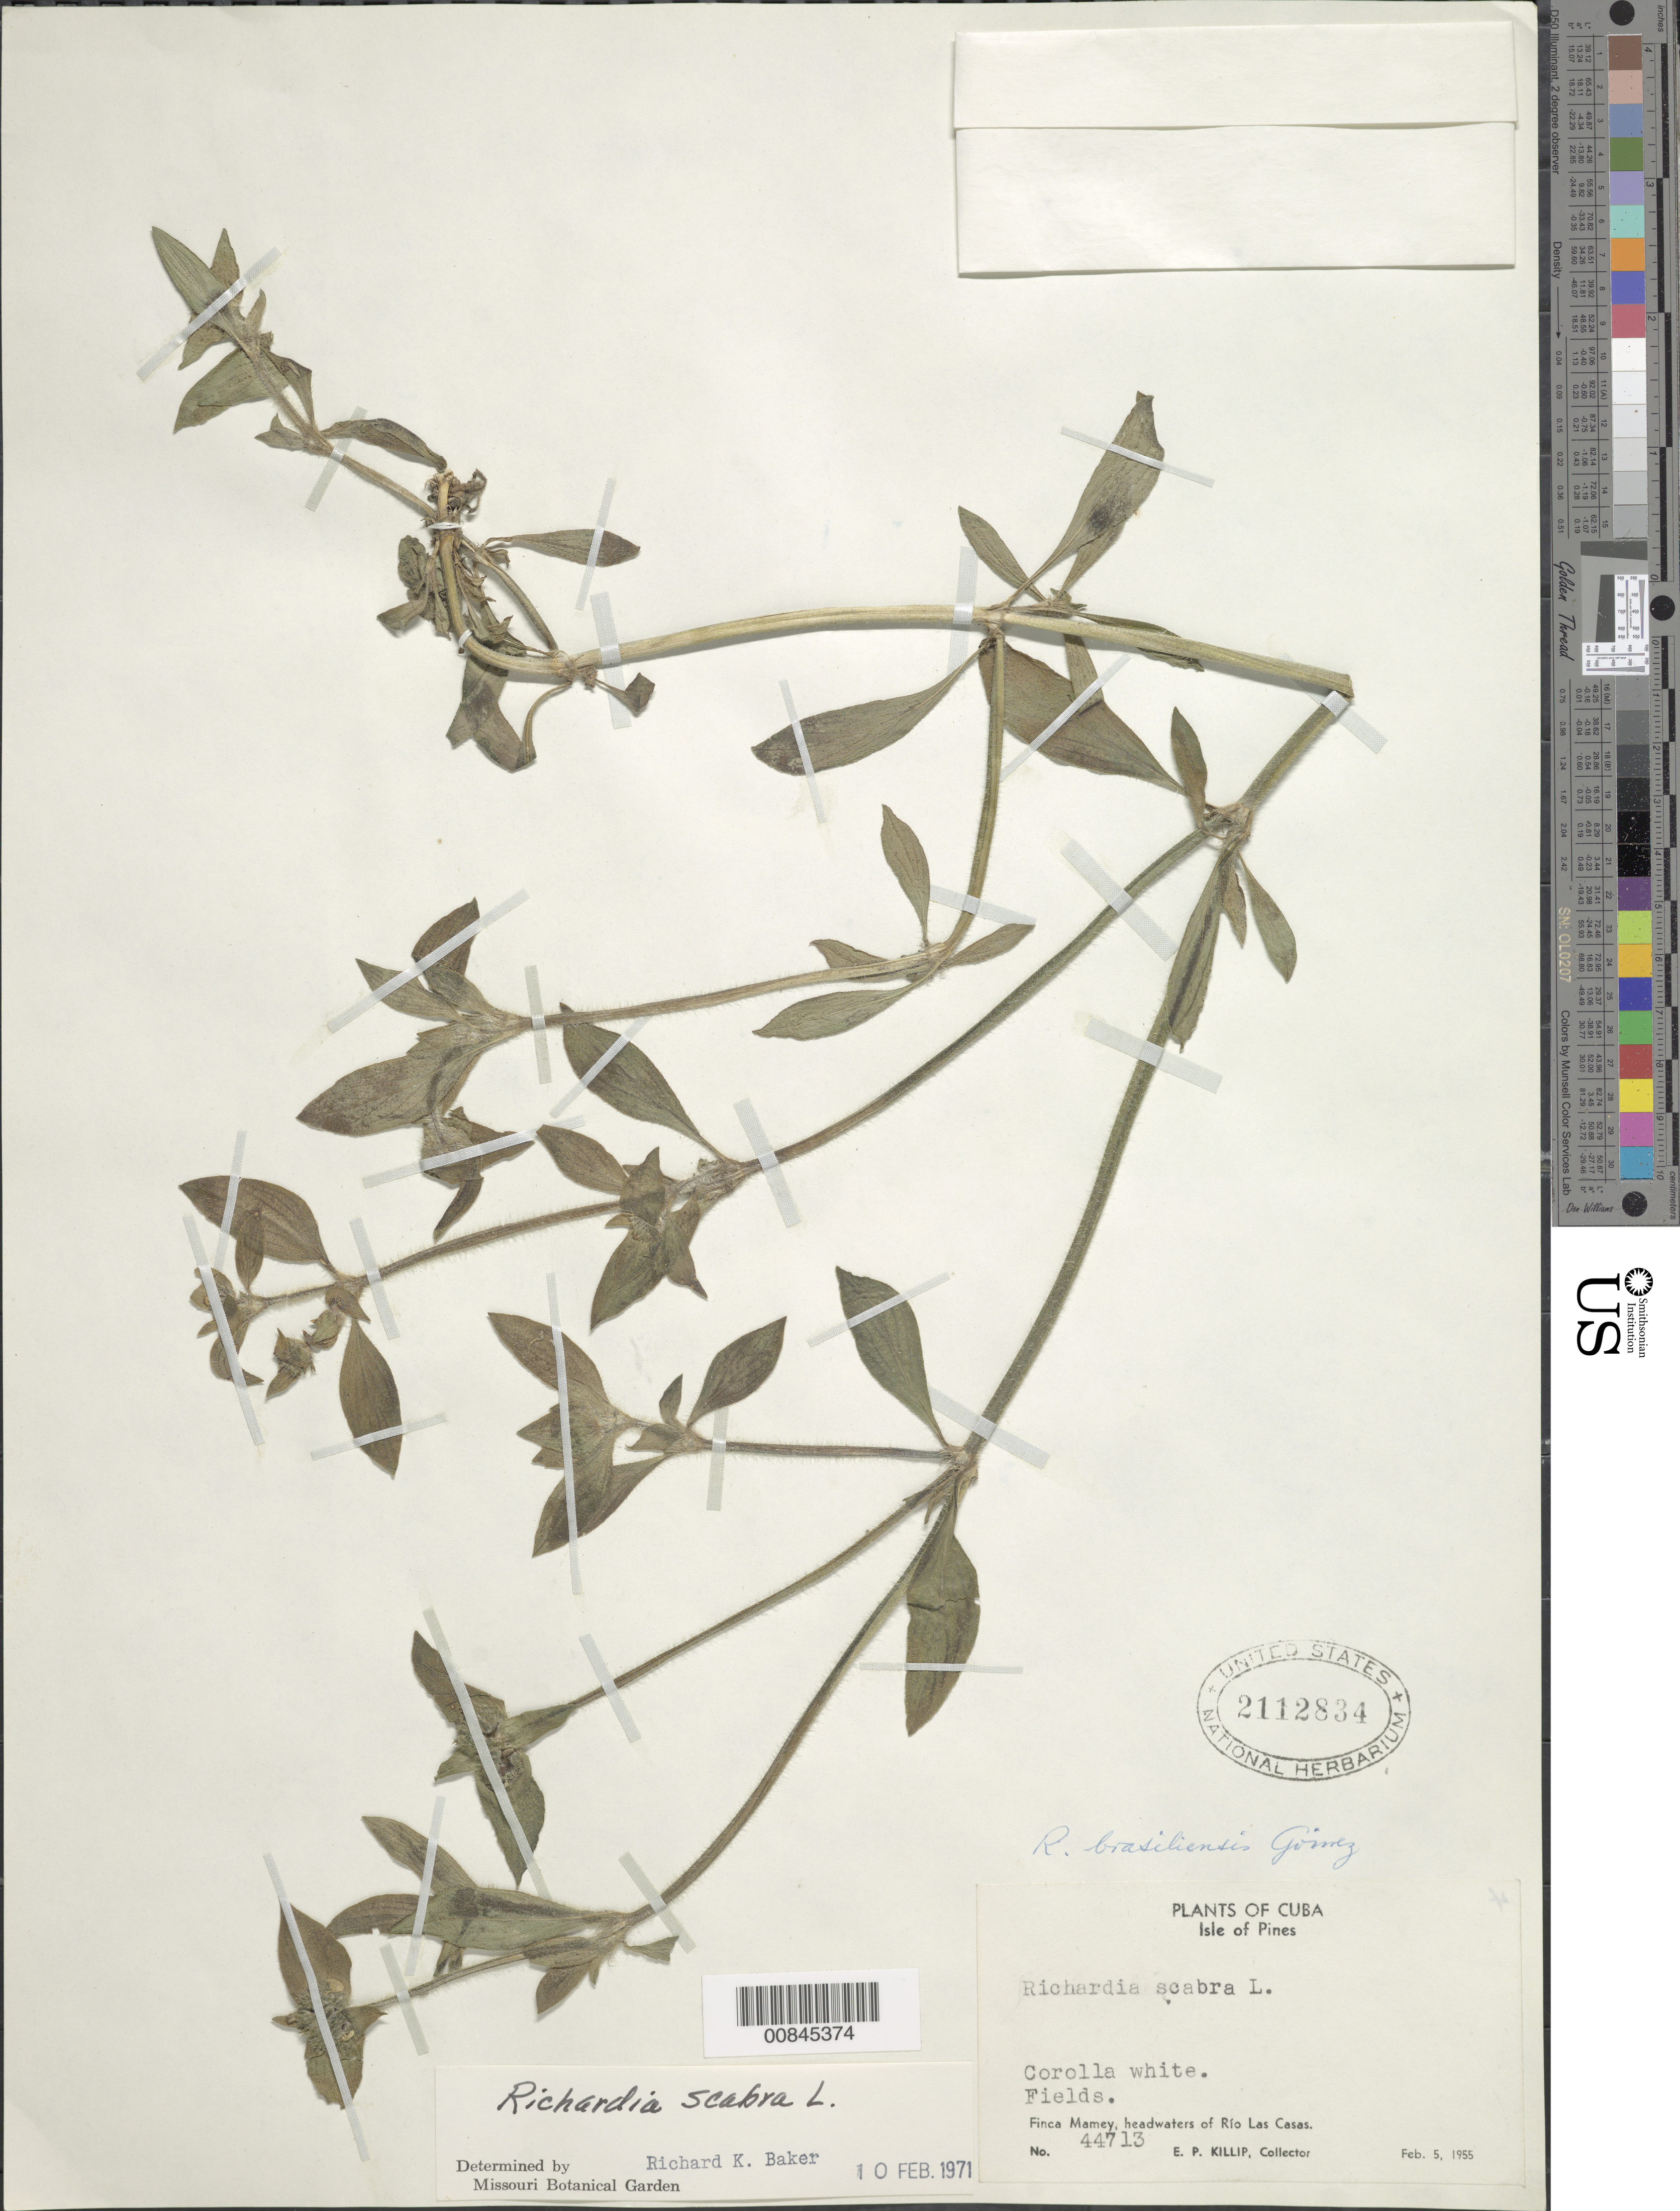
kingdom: Plantae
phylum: Tracheophyta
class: Magnoliopsida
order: Gentianales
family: Rubiaceae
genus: Richardia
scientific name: Richardia scabra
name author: L.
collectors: E. P. Killip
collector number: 44713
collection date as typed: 05 Feb 1955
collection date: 1955-02-05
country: Cuba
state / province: Isla de La Juventud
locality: Finca Mamey, headwaters of Río Casas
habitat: Fields, near headwaters of river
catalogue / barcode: US 2112834